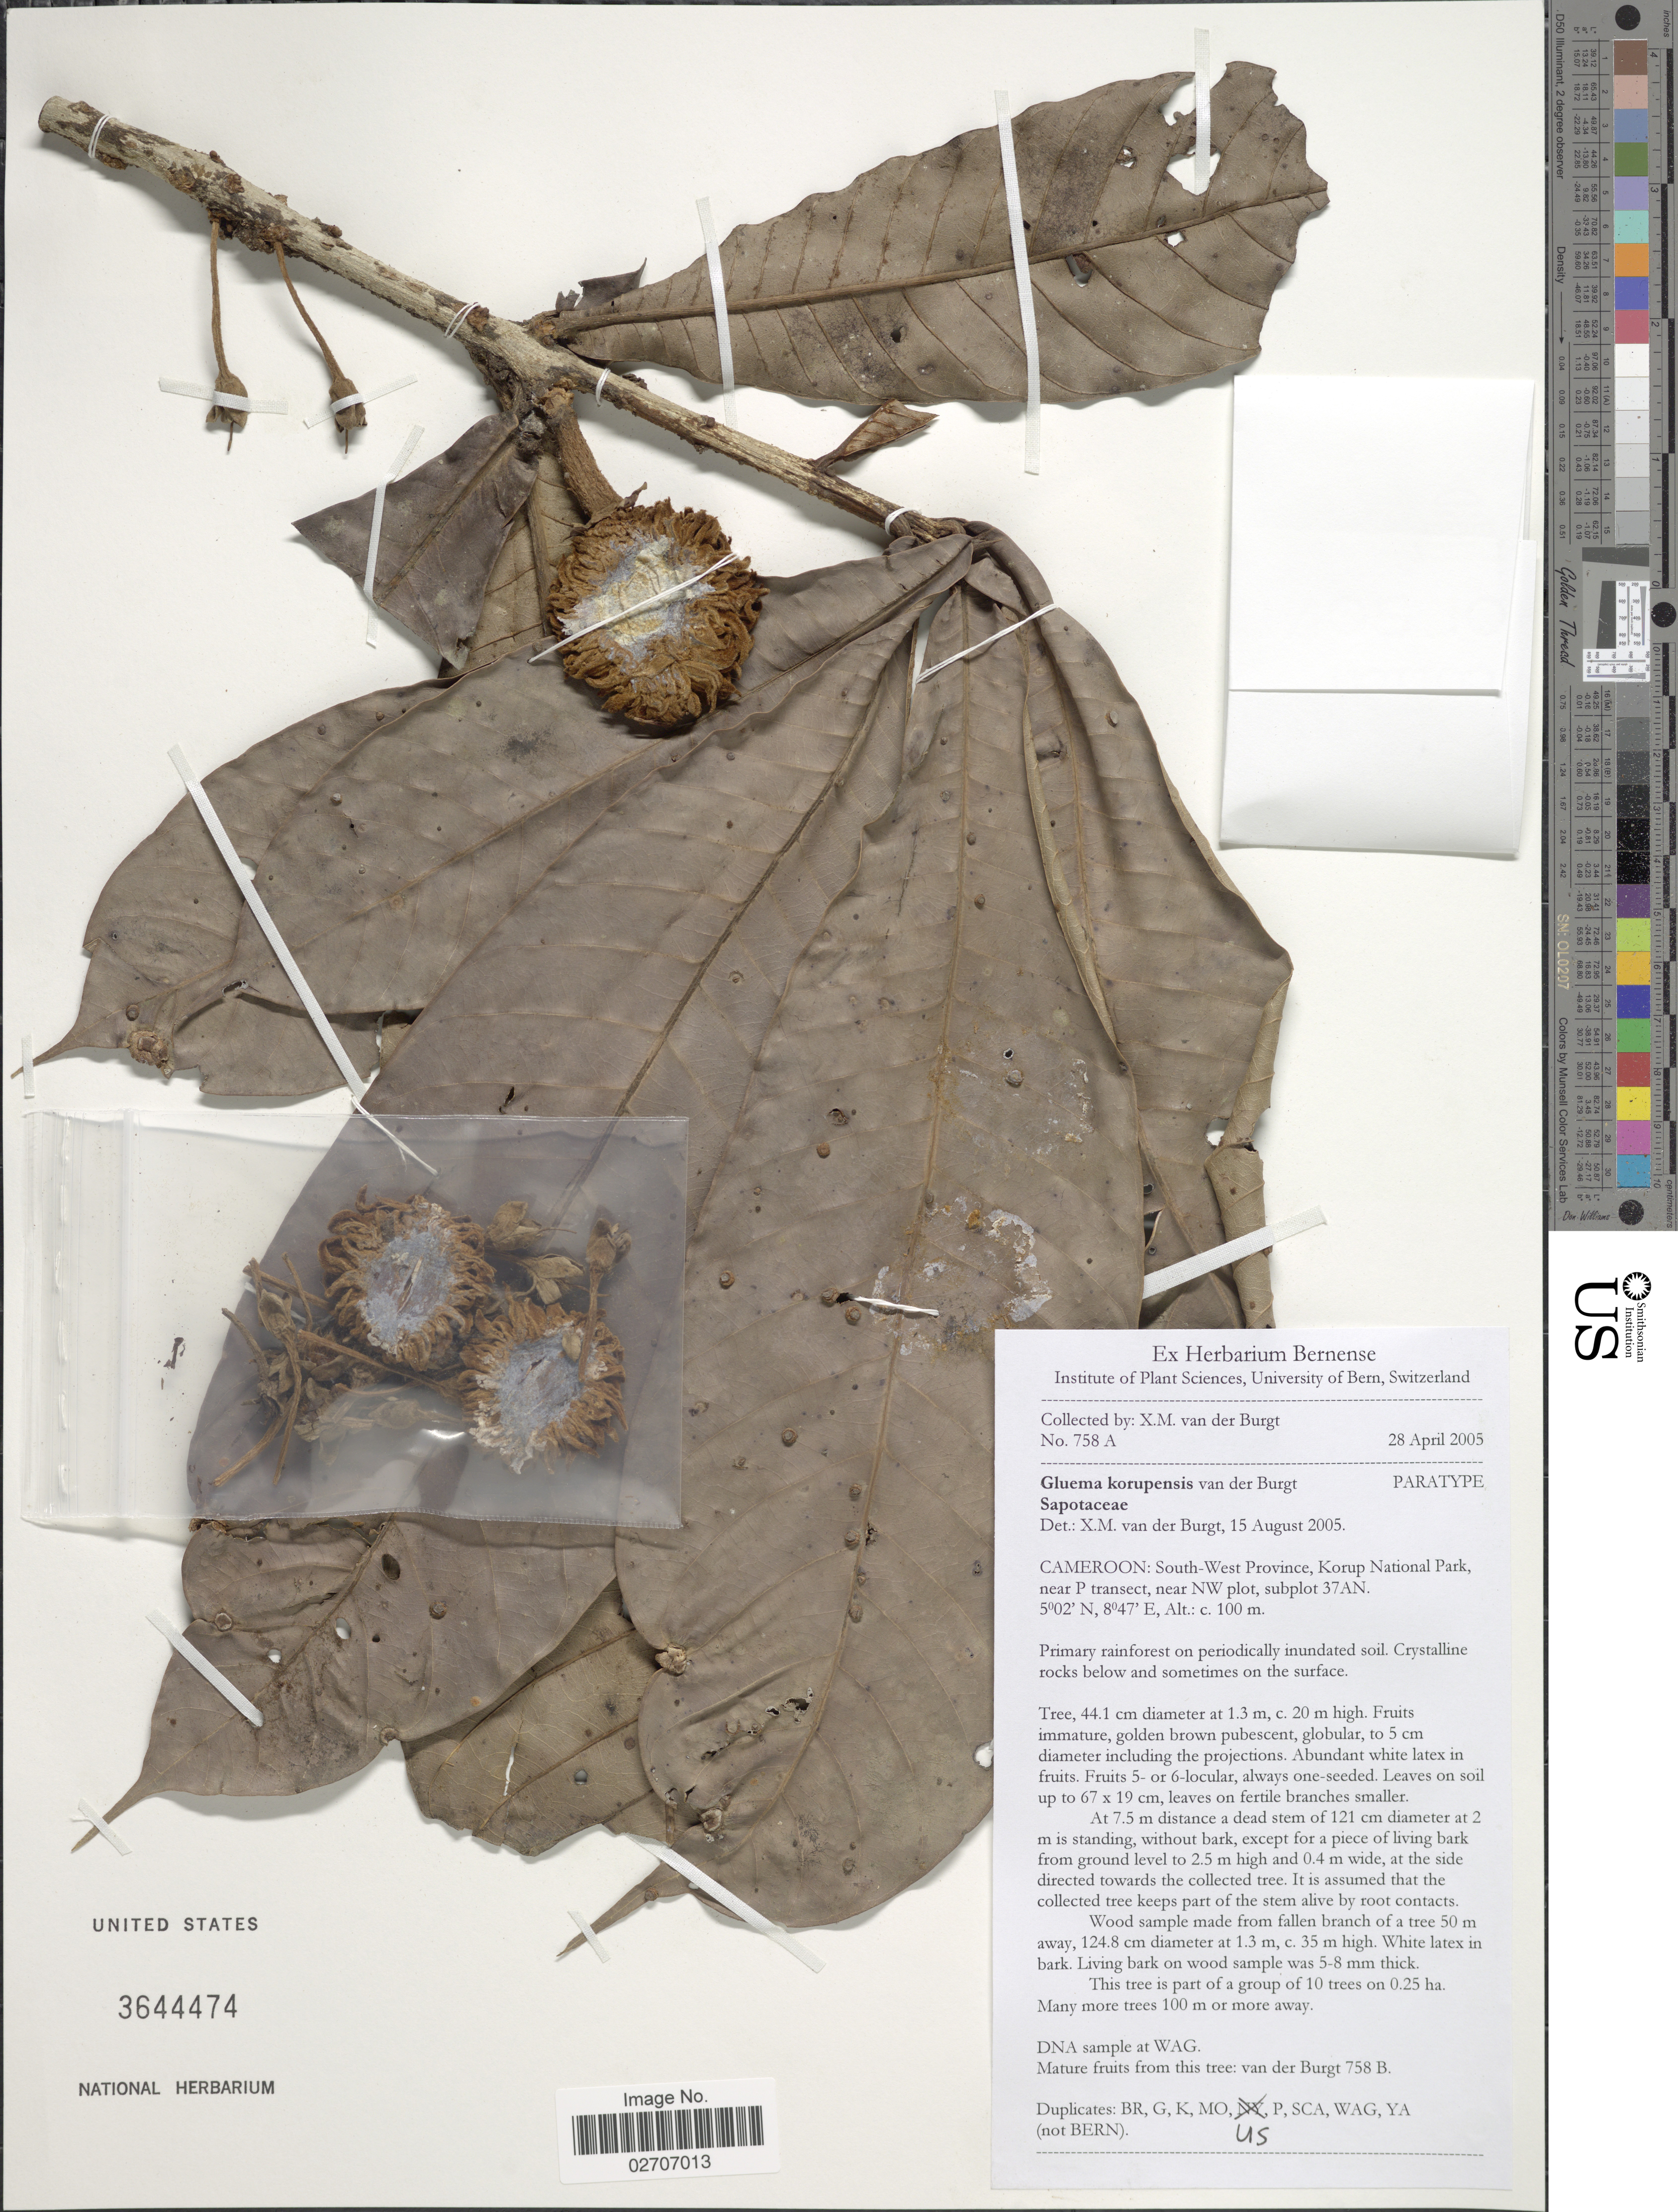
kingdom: Plantae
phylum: Tracheophyta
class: Magnoliopsida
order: Ericales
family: Sapotaceae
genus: Gluema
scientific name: Gluema korupensis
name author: Burgt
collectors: X. M. van der Burgt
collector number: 758 A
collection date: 2005-04-28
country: Cameroon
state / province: Sud-Ouest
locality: South-West Province, Korup National Park, near P transect, near NW plot, subplot 37AN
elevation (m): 100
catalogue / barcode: US 3644474